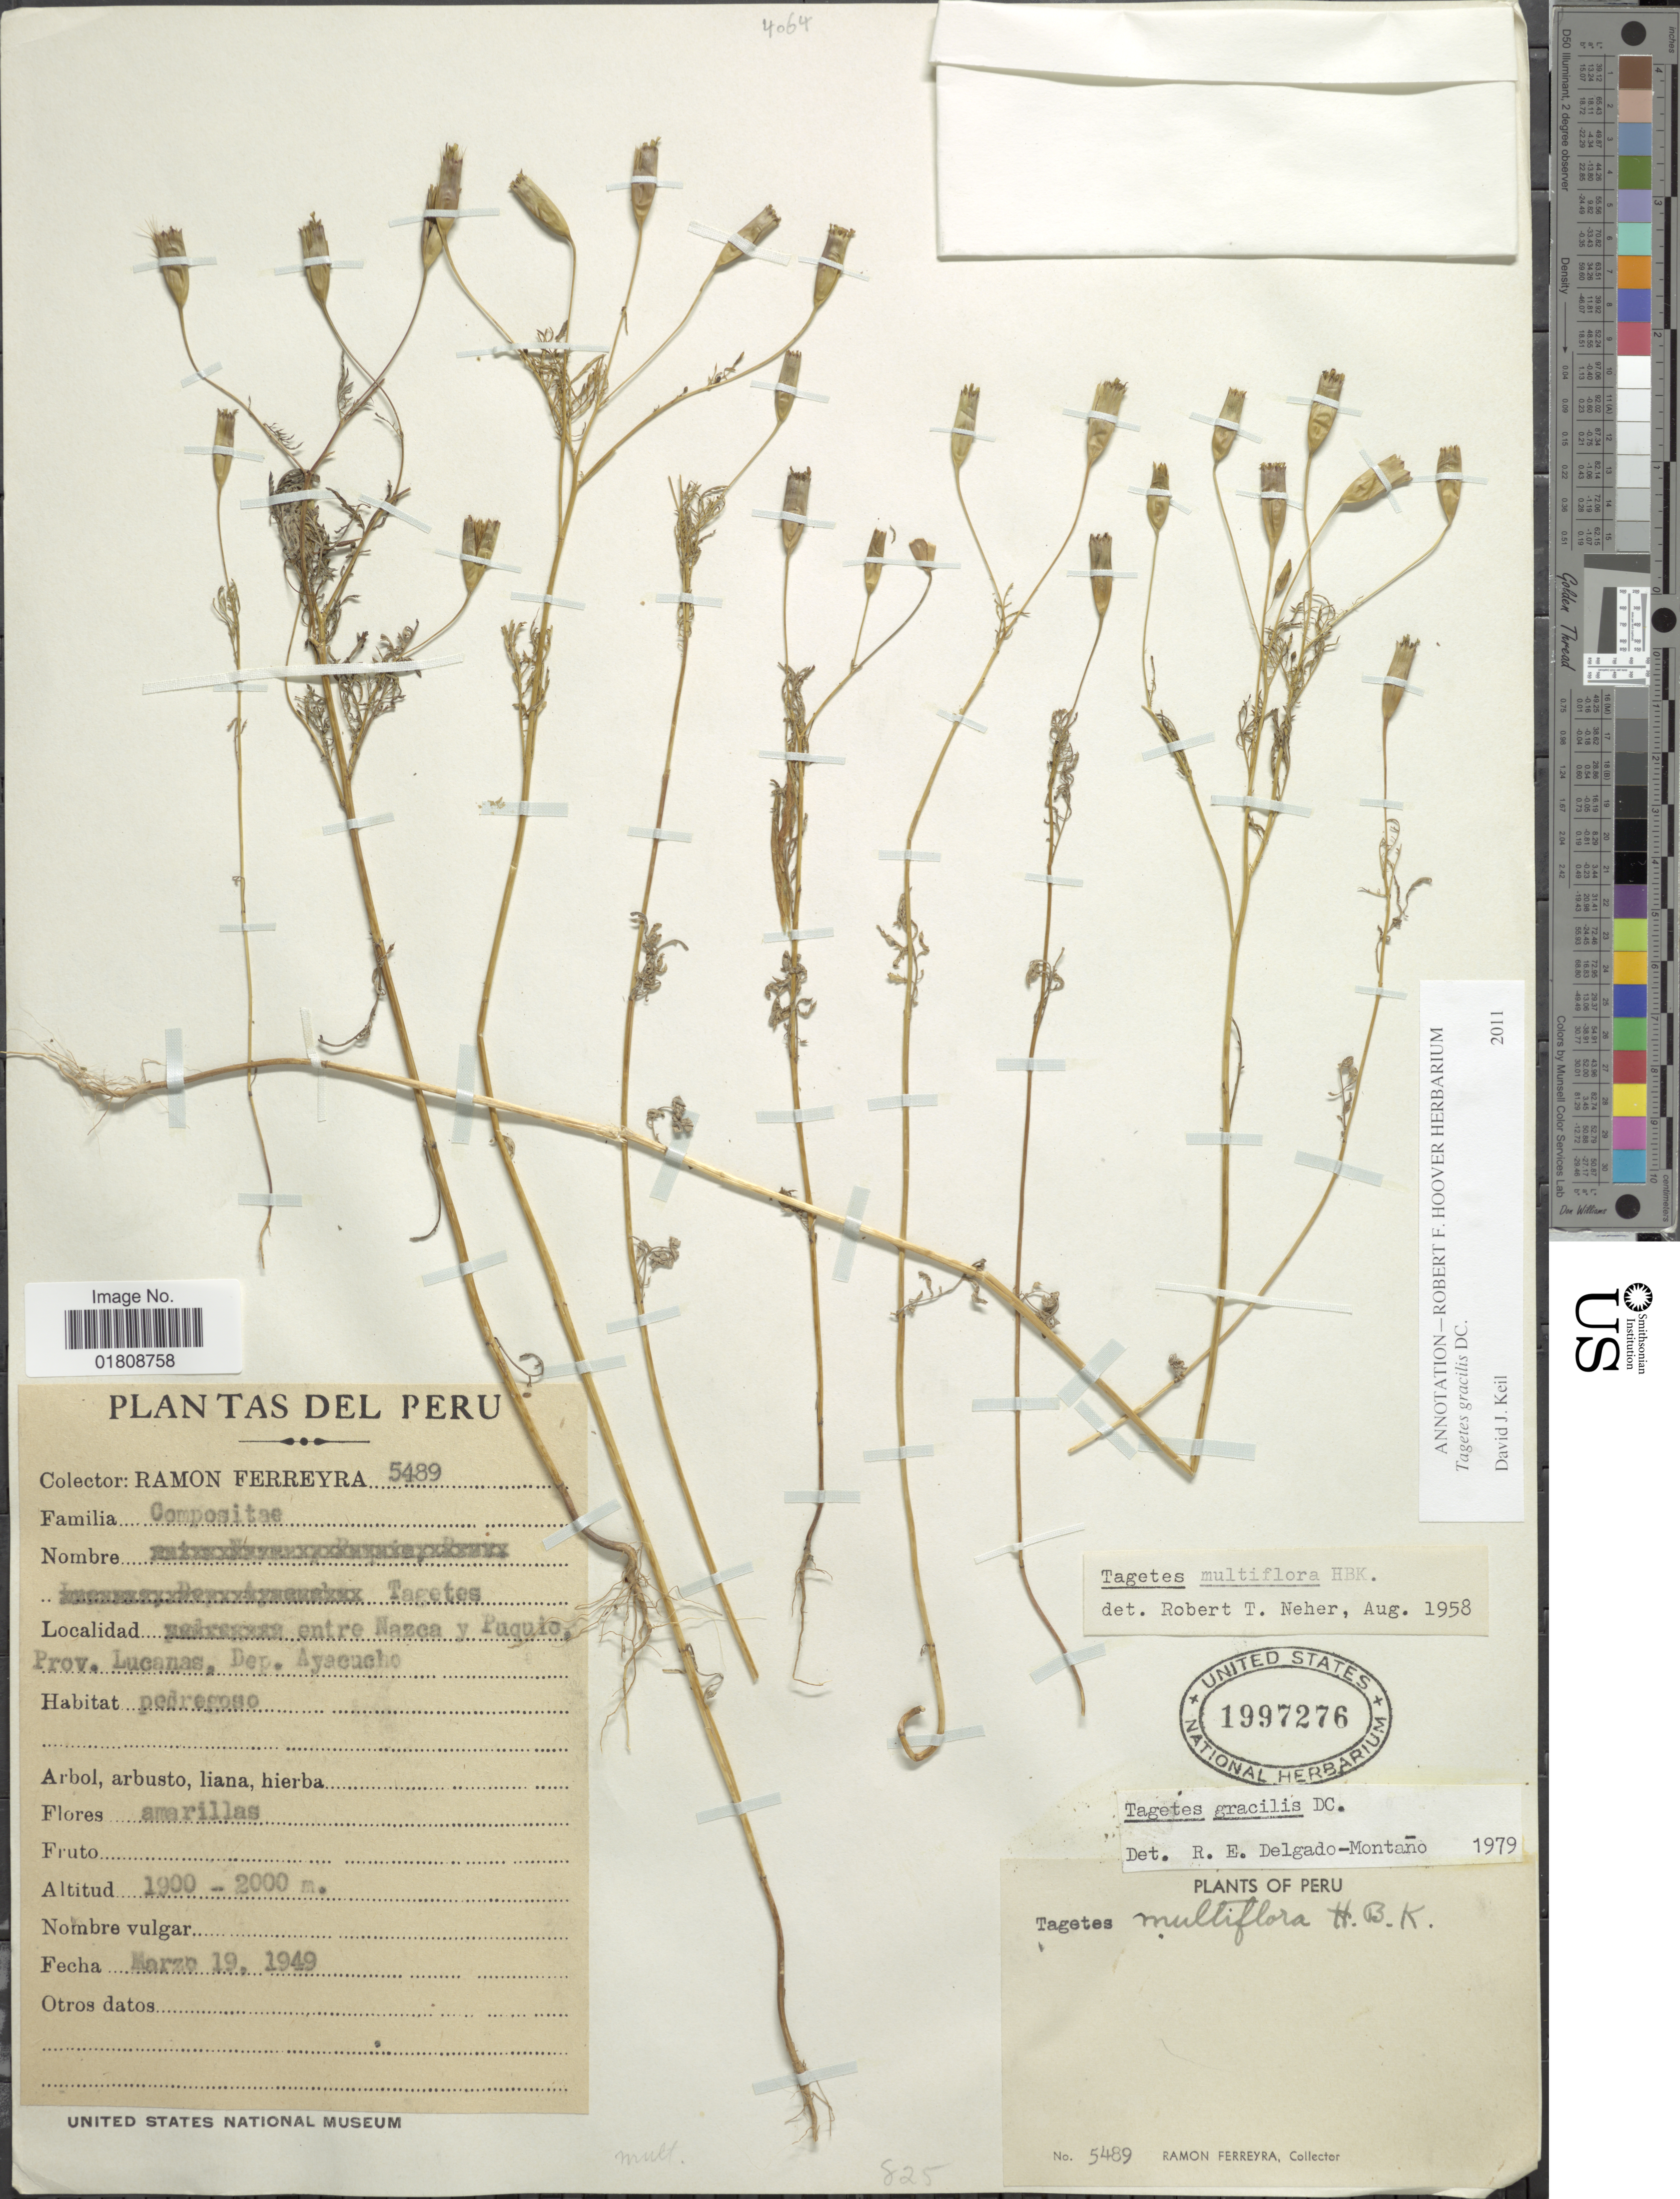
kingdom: Plantae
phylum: Tracheophyta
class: Magnoliopsida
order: Asterales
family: Asteraceae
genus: Tagetes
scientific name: Tagetes gracilis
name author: DC.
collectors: R. A. Ferreyra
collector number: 5489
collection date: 1949-03-19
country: Peru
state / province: Ayacucho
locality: Entre Nazca y Puquio, Prov. Lucanas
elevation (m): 1900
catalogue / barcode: US 1997276